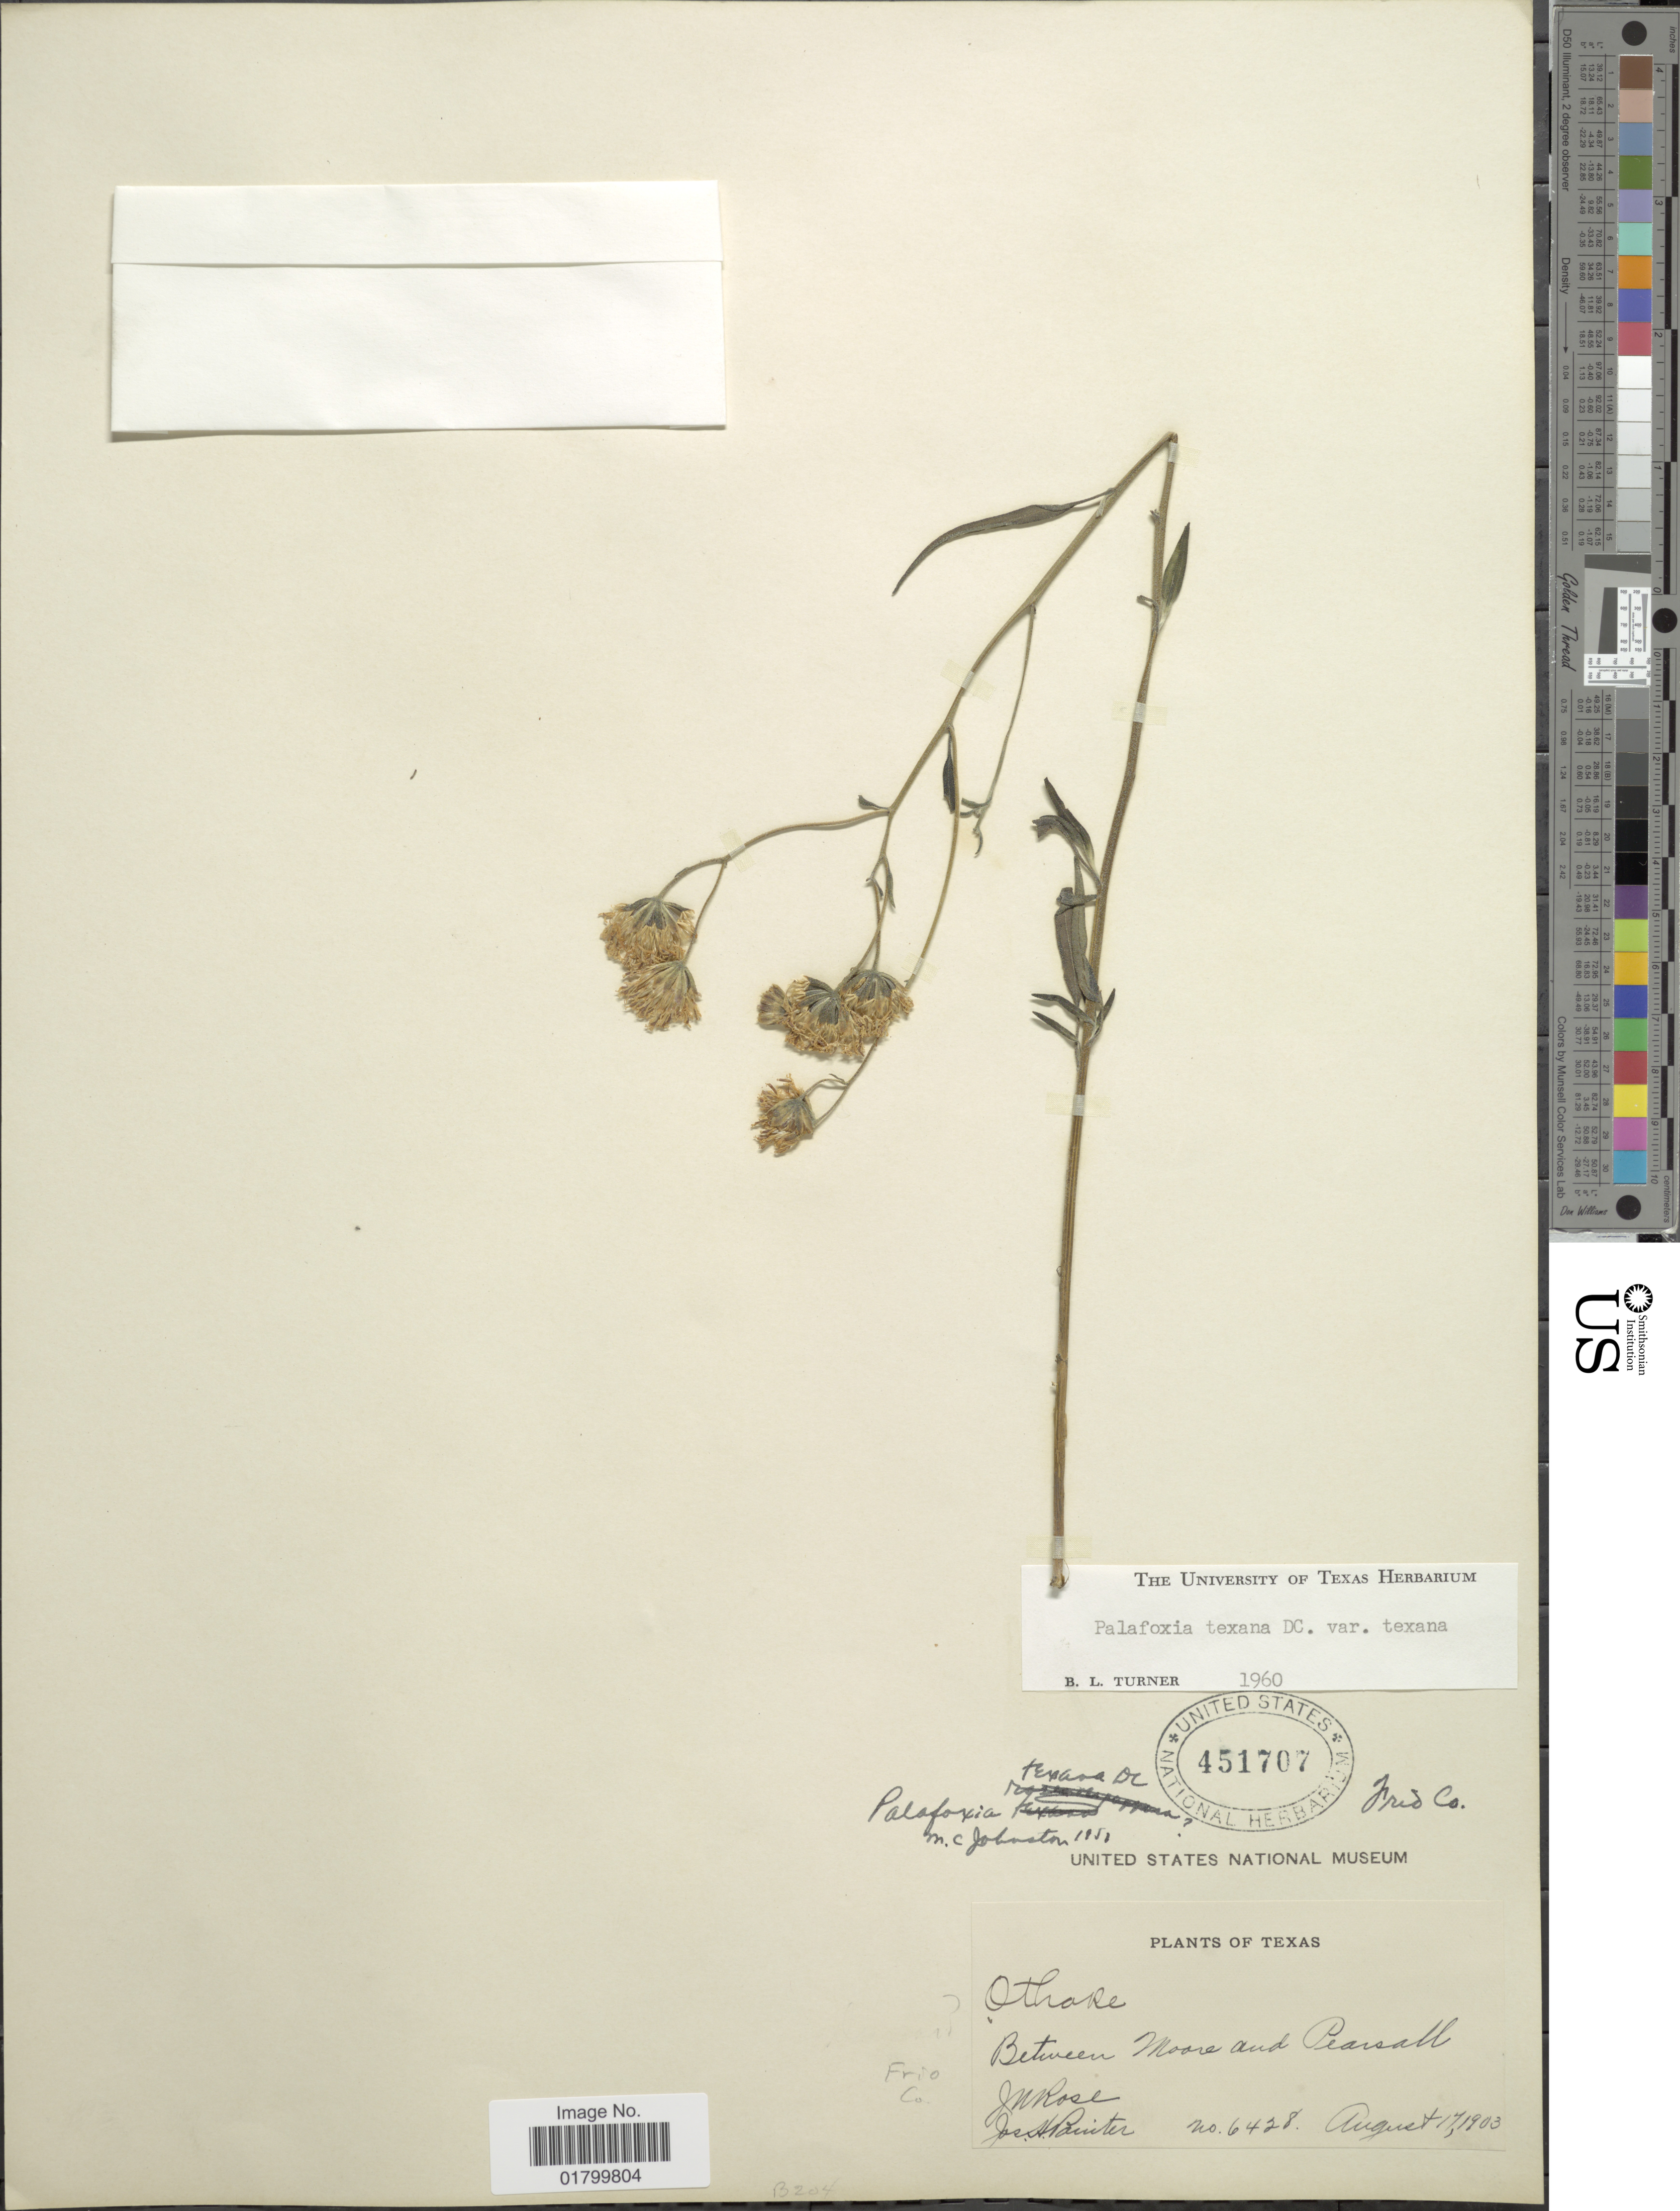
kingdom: Plantae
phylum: Tracheophyta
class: Magnoliopsida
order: Asterales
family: Asteraceae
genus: Palafoxia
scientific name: Palafoxia texana var. texana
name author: DC.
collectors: J. N. Rose & J. H. Painter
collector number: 6428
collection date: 1903-08-17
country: United States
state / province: Texas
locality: Between Moore and Pearsall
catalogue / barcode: US 451707